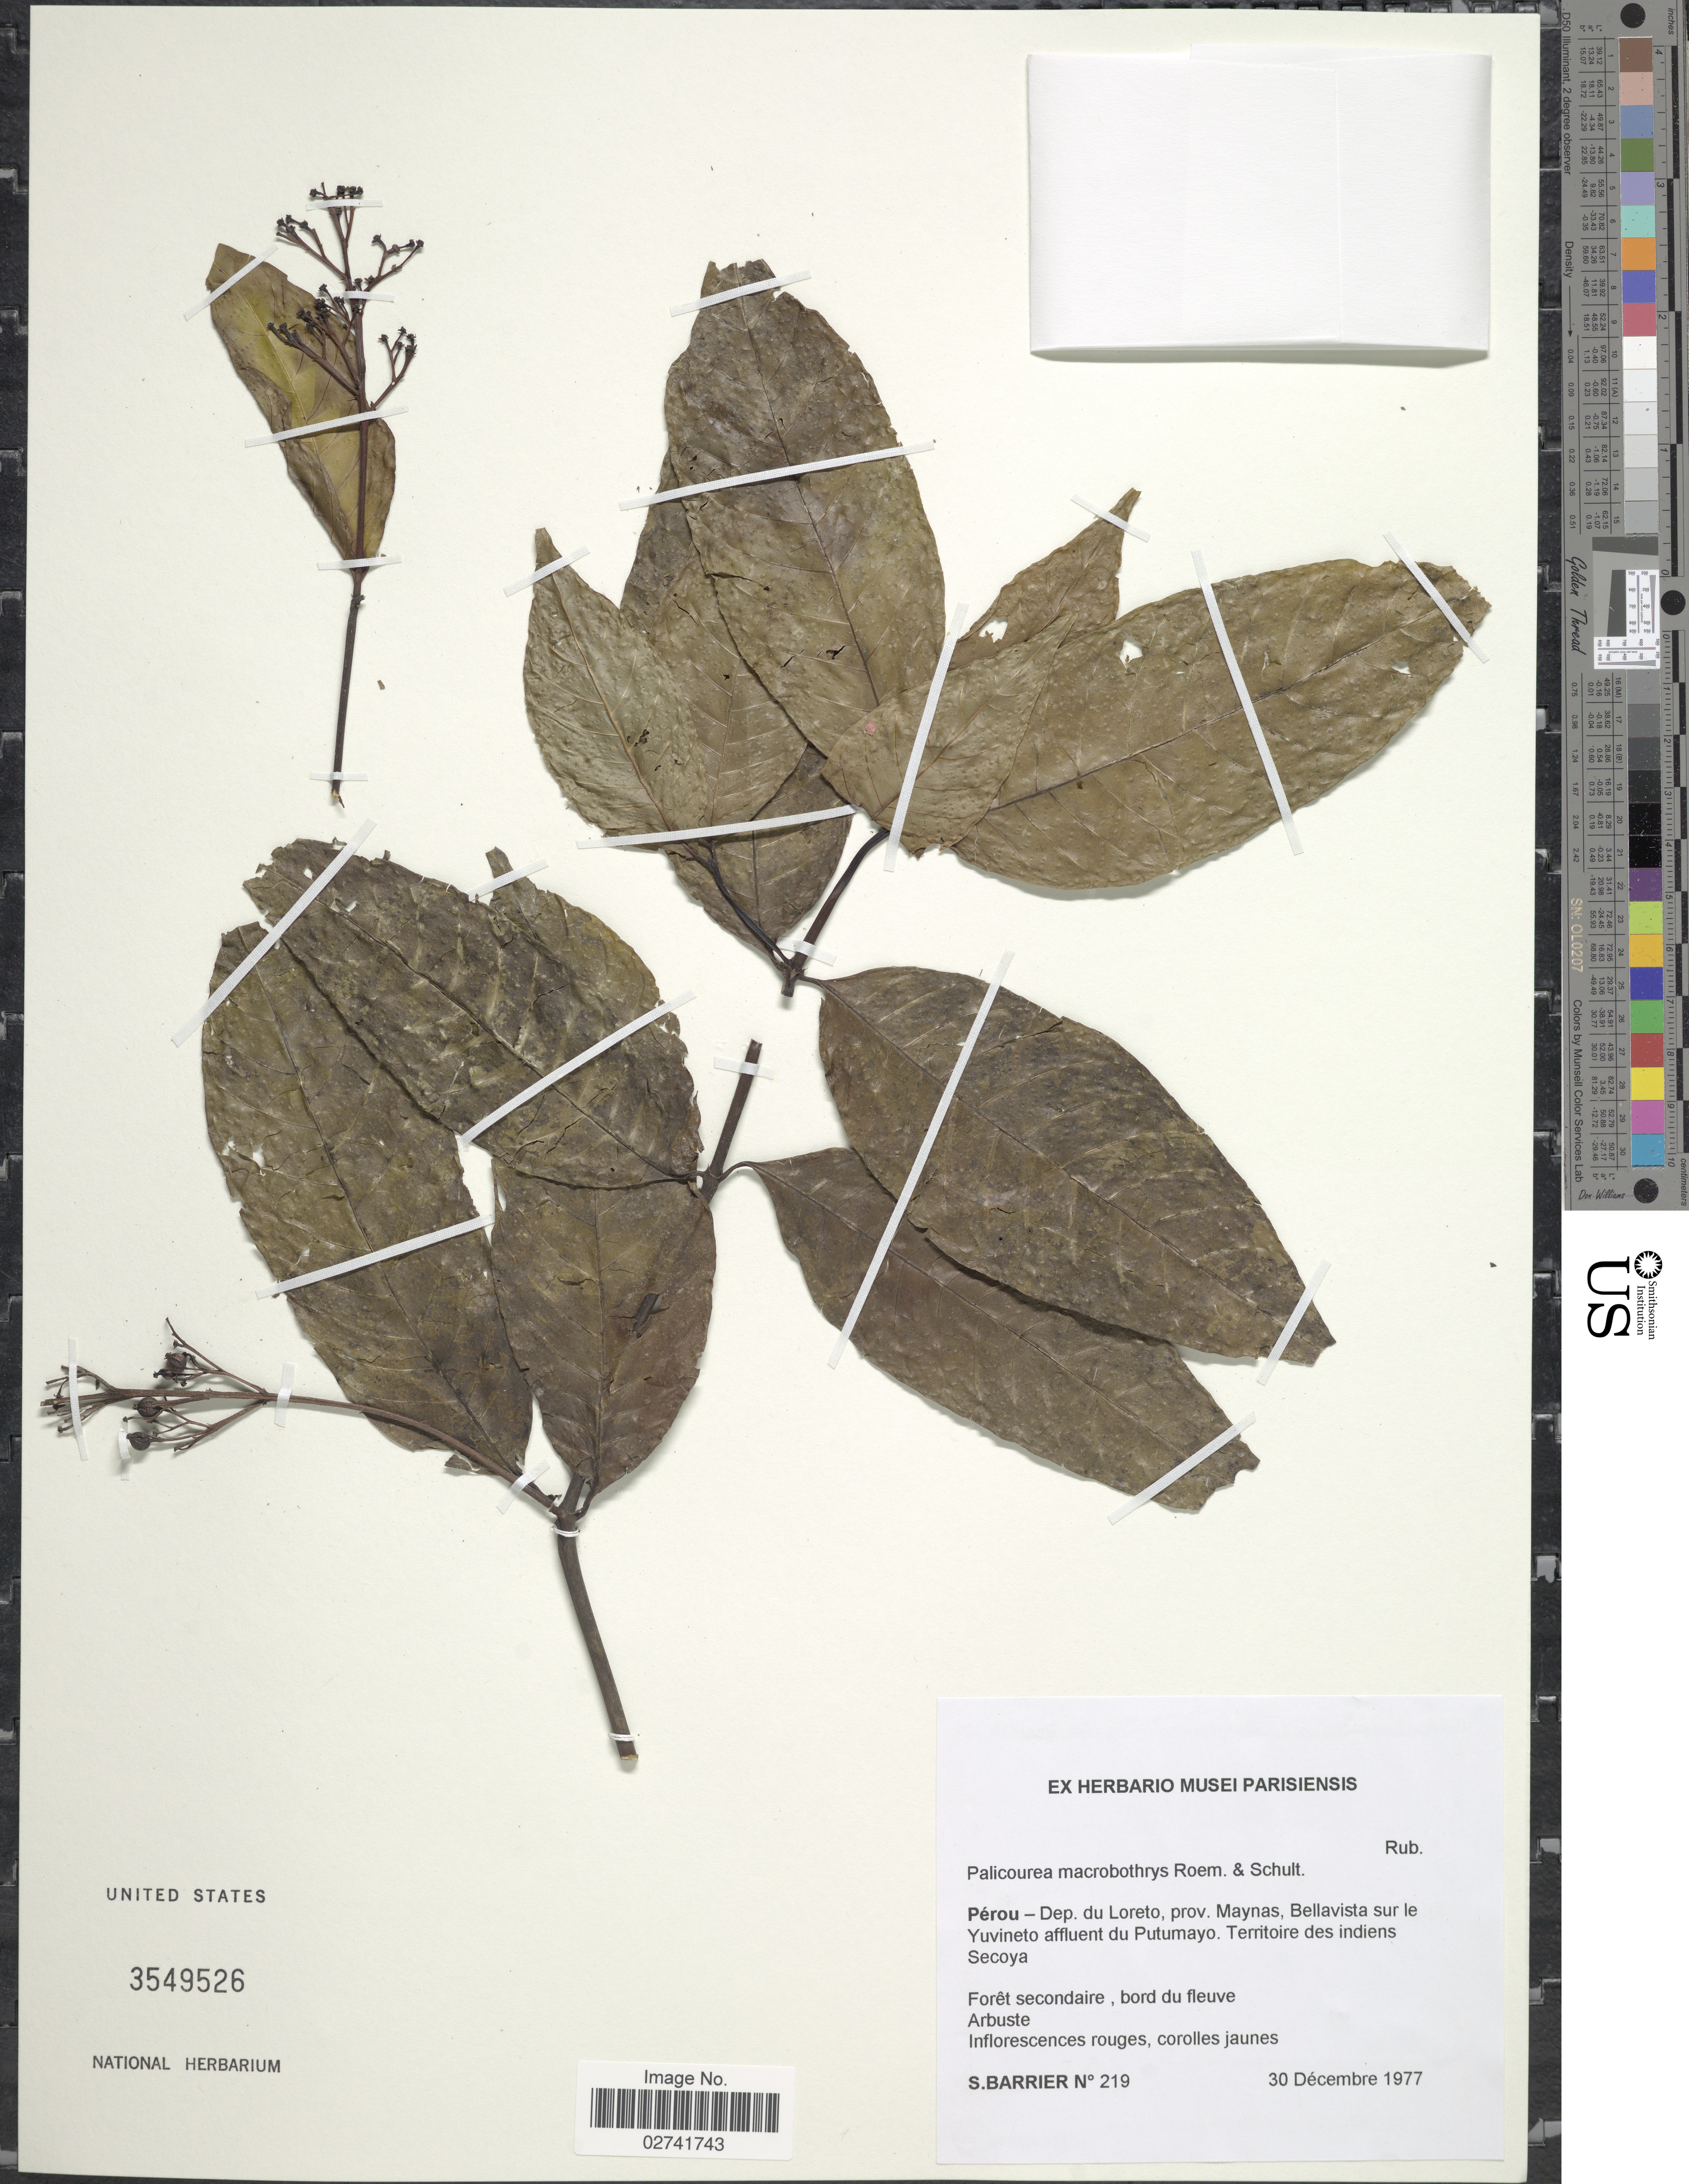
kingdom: Plantae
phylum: Tracheophyta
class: Magnoliopsida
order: Gentianales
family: Rubiaceae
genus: Palicourea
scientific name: Palicourea macrobotrys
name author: (Ruiz & Pav.) Schult.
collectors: S. Barrier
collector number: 219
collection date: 1977-12-30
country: Peru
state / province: Loreto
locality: Perou - Dep. du Loreto, prov. Maynas, Bellavista sur le Yuvineto affluent du Putumayo. Territoire des indiens Secoya.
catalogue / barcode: US 3549526